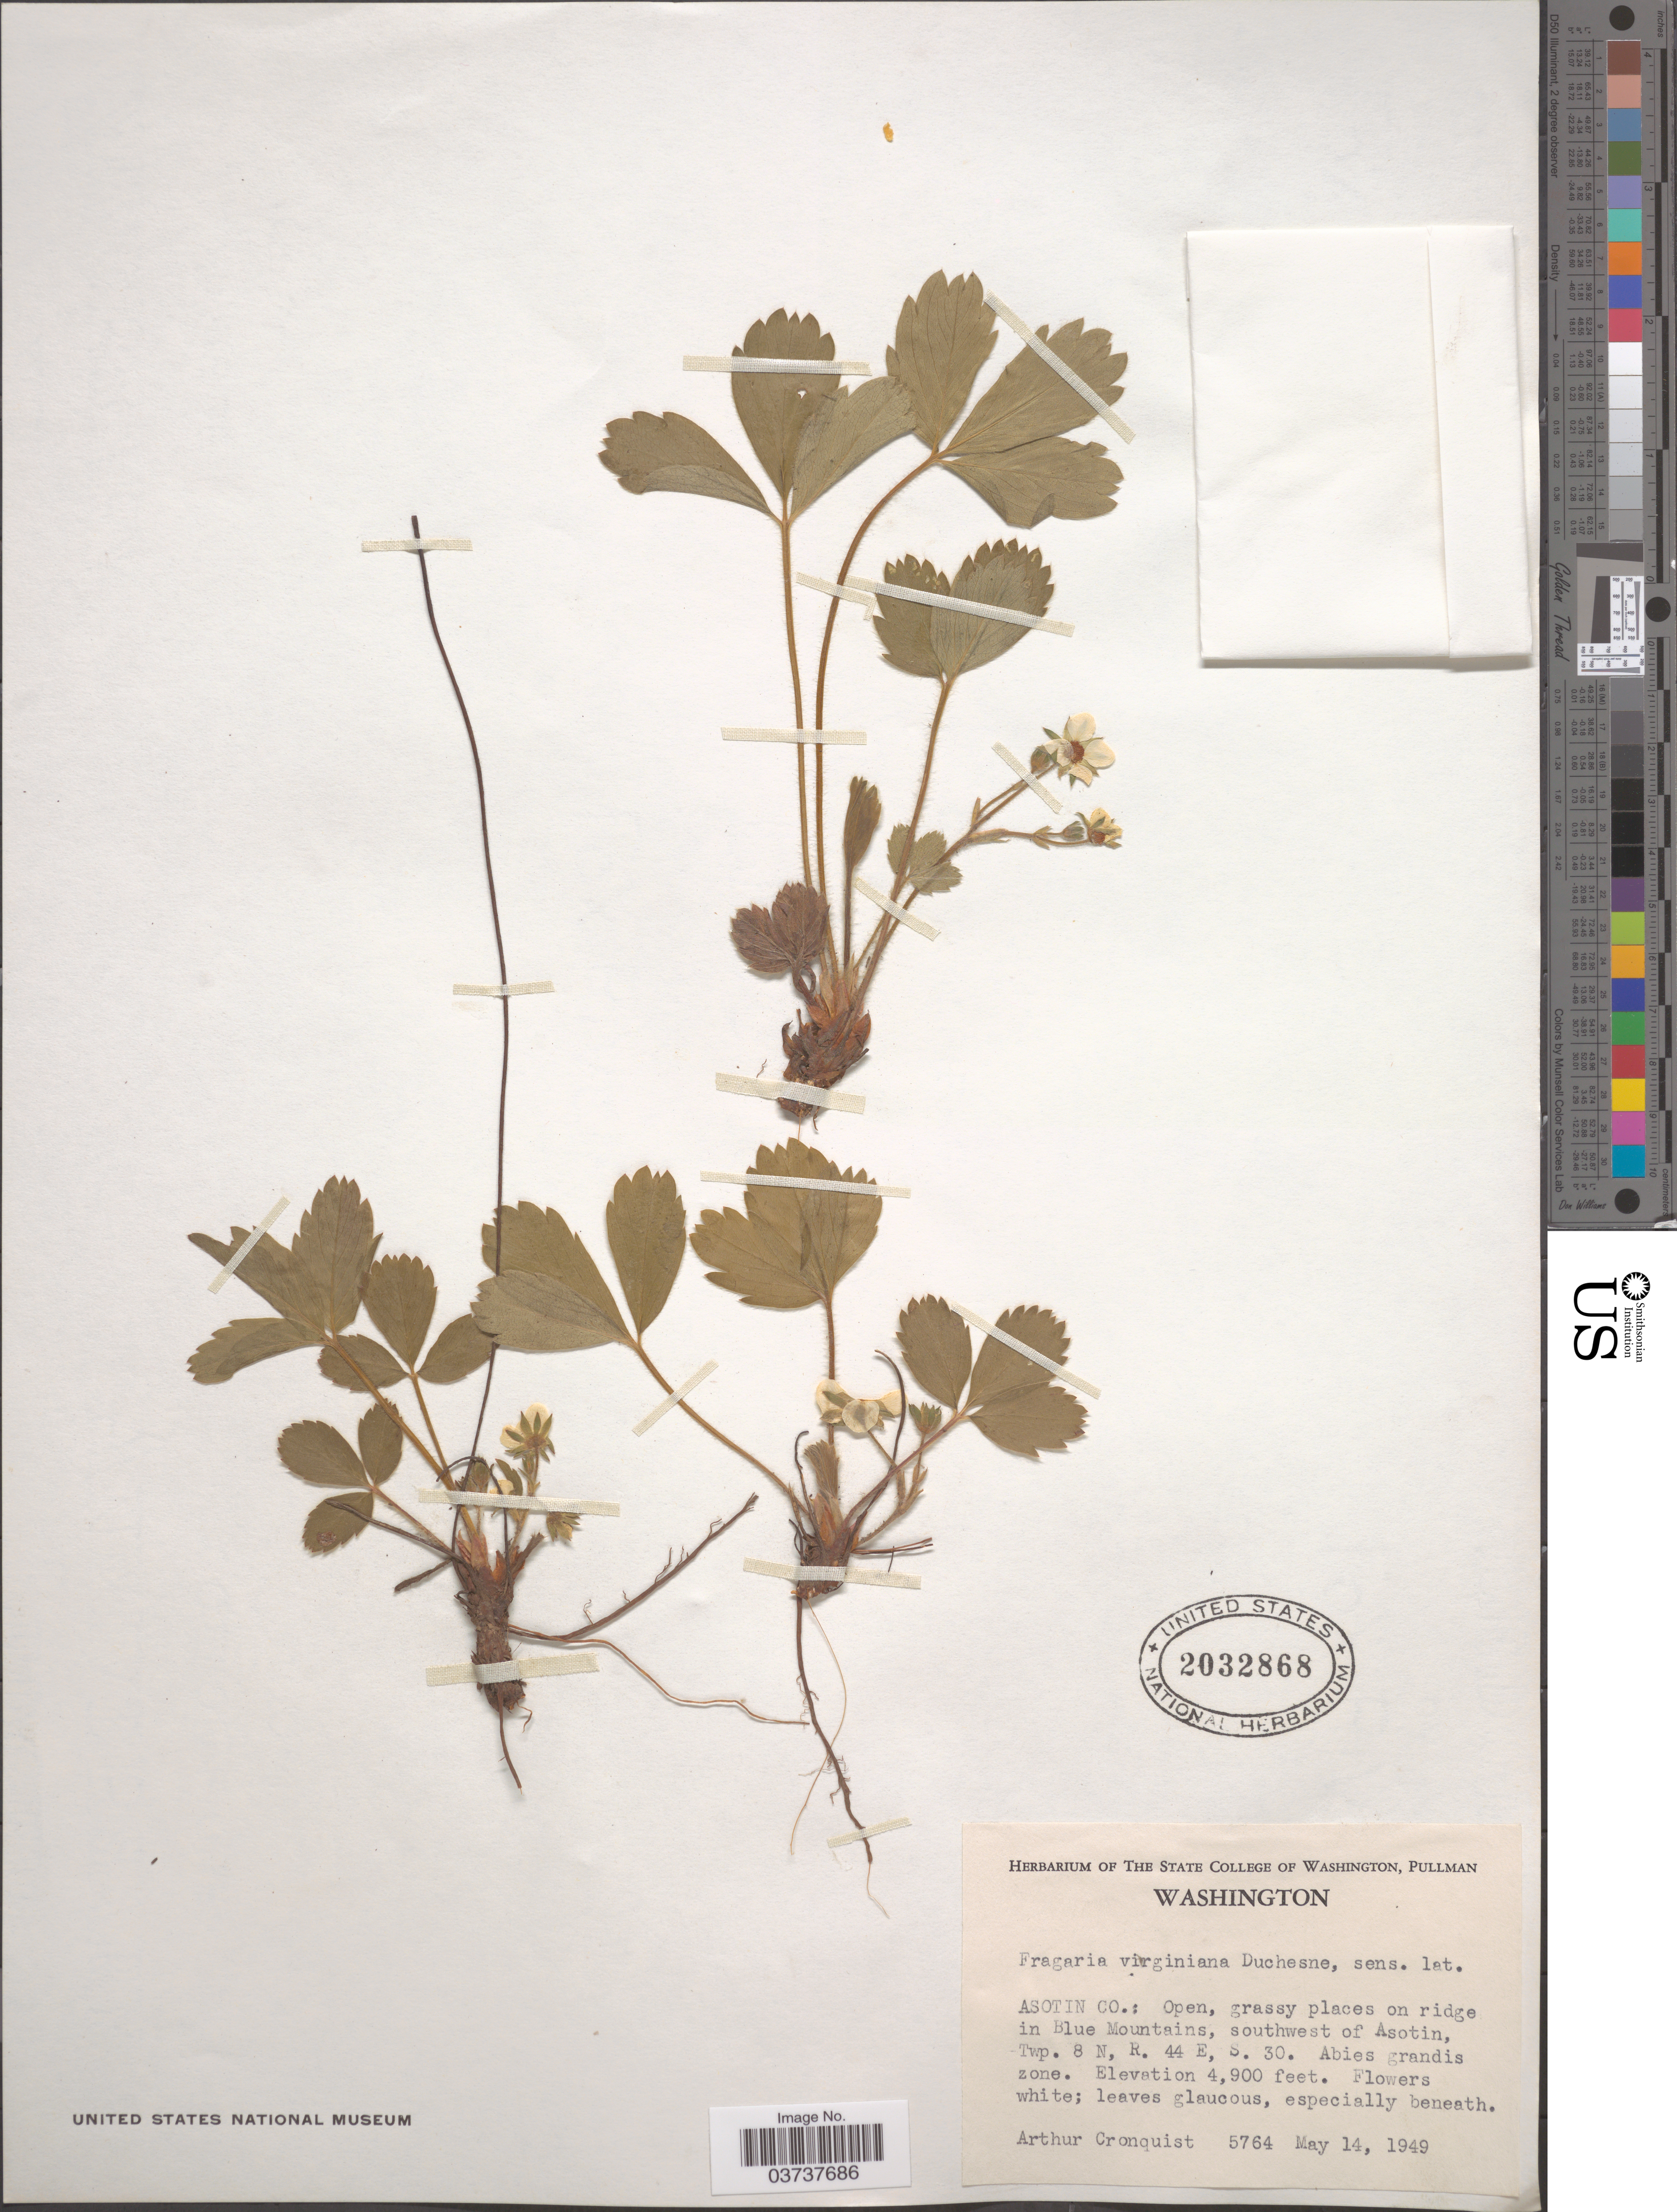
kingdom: Plantae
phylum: Tracheophyta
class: Magnoliopsida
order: Rosales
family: Rosaceae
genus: Fragaria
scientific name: Fragaria virginiana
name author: Mill.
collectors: A. J. Cronquist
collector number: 5764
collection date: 1949-05-14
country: United States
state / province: Washington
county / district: Asotin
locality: Asotin Co.: Open, grassy places on ridge in Blue Mountains, southwest of Asotin, Twp. 8 N, R. 44 E, S. 30.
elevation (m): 1494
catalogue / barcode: US 2032868